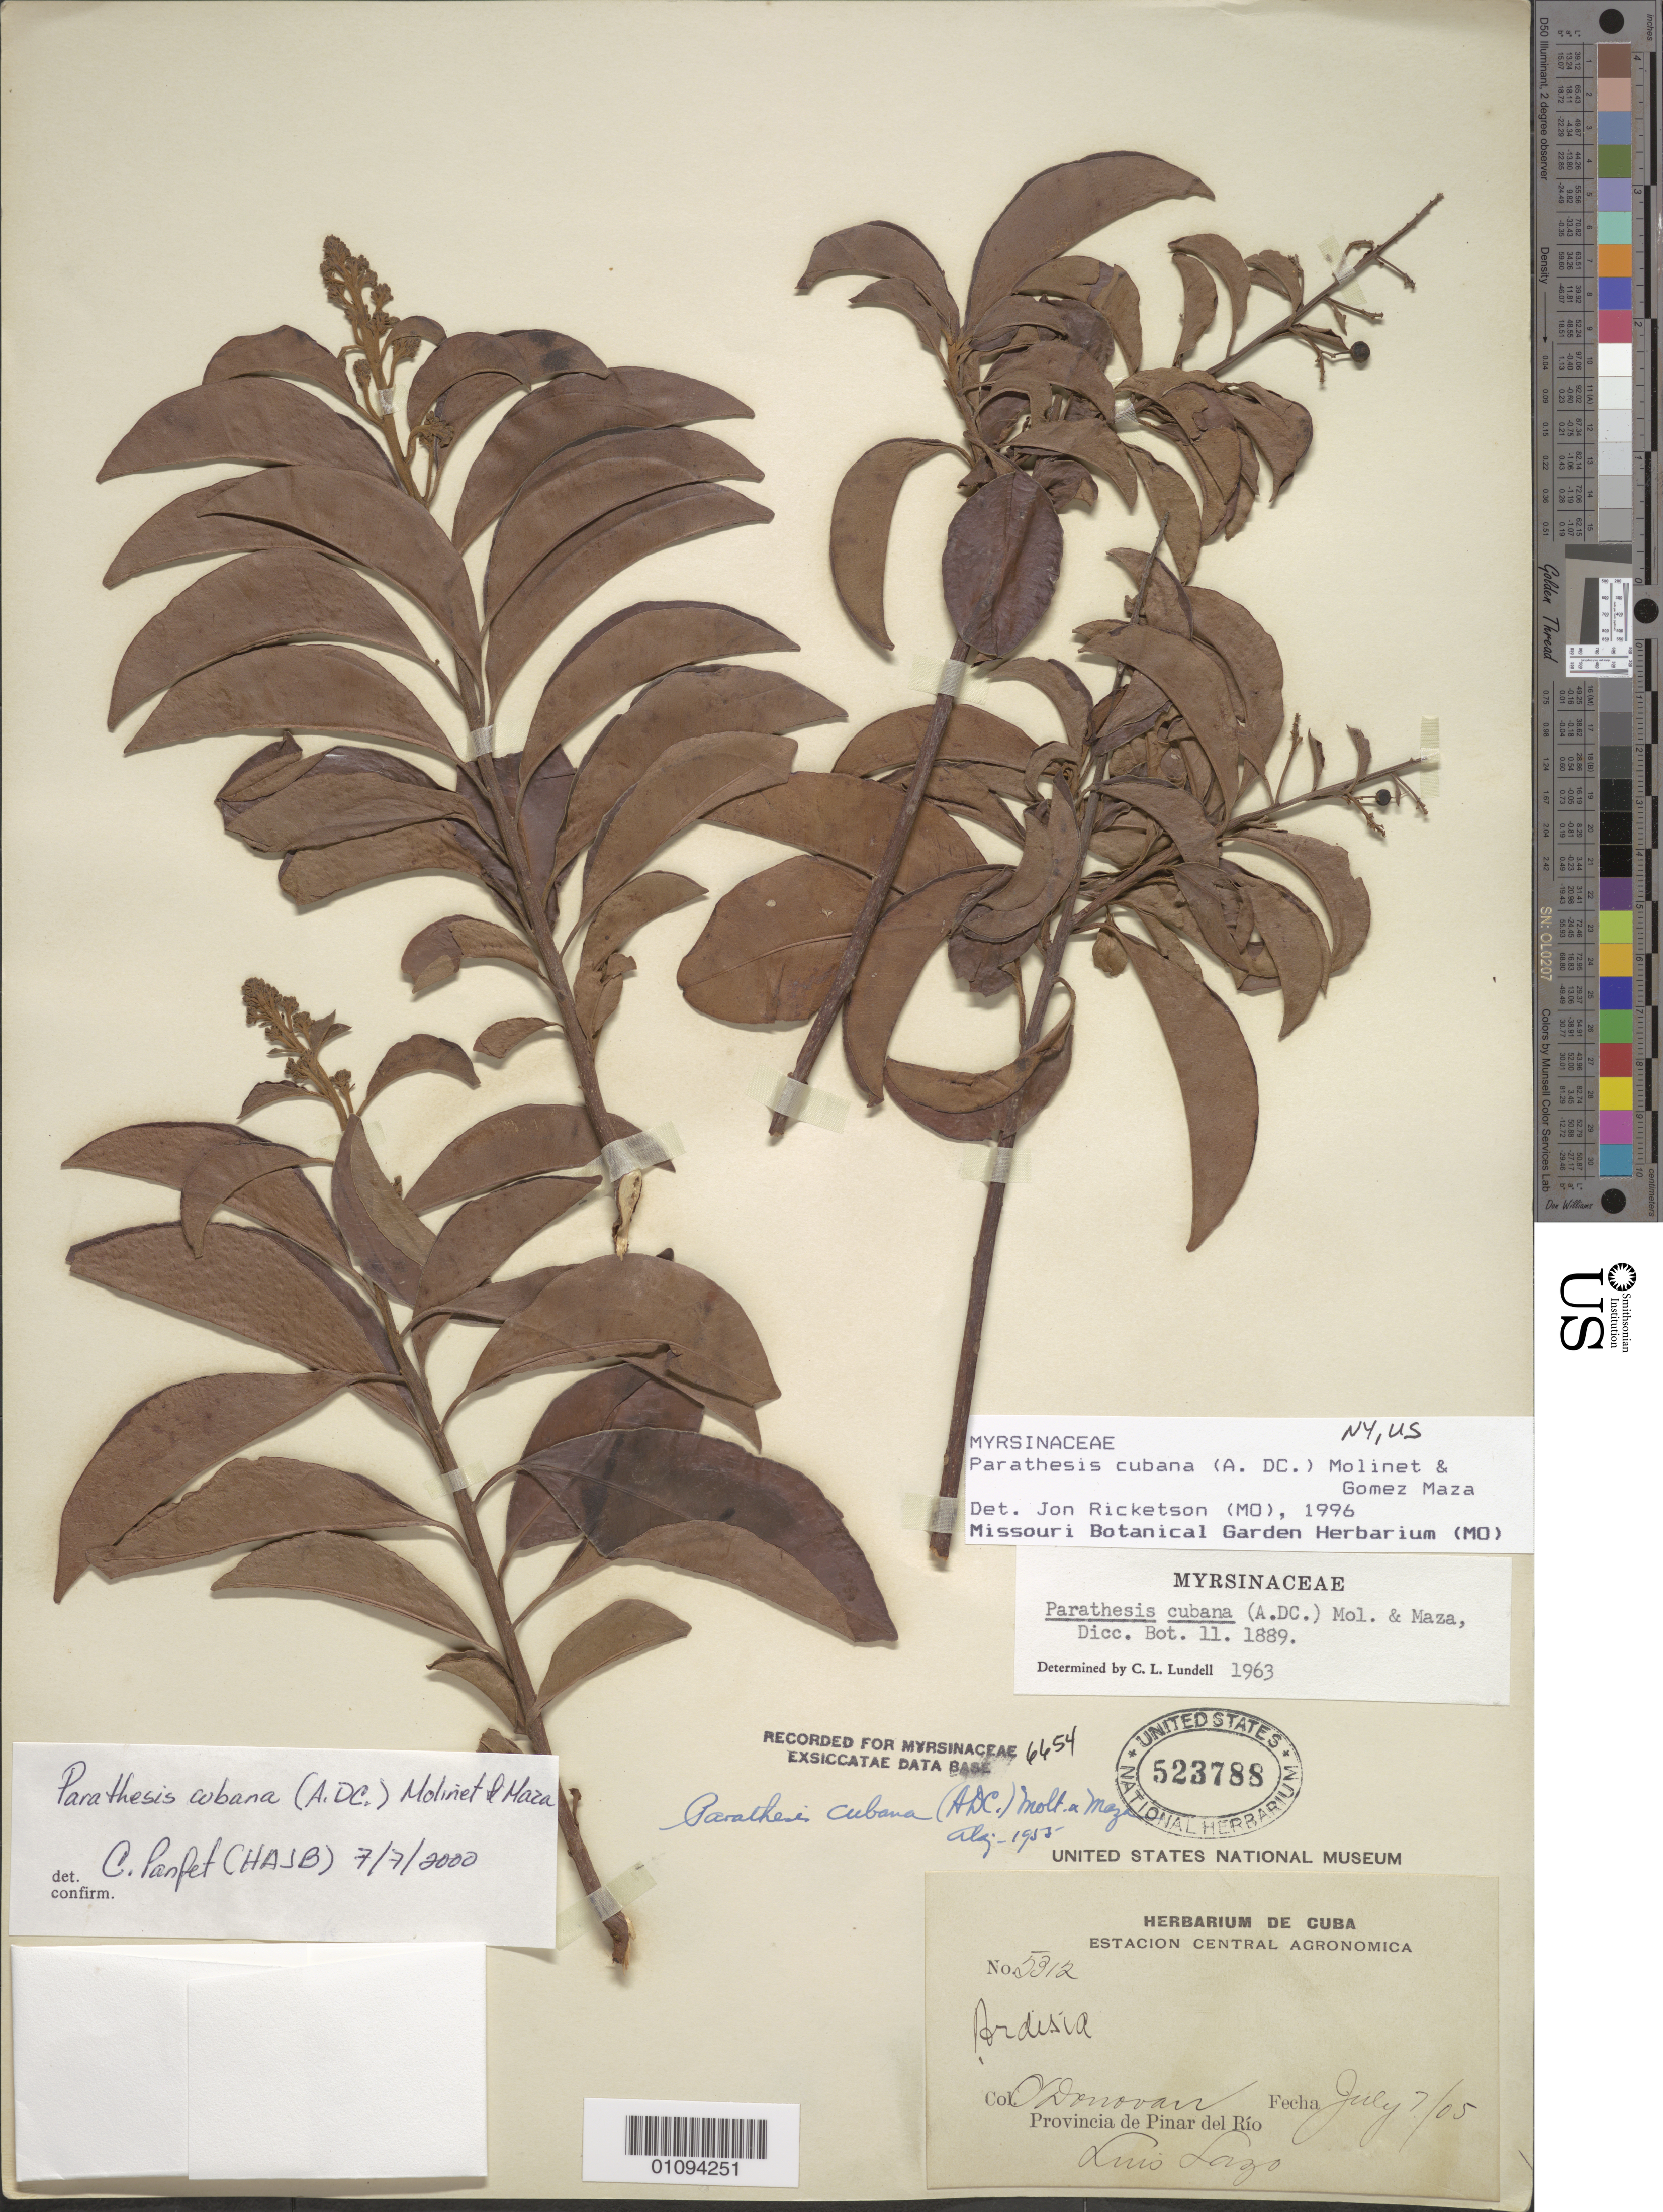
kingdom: Plantae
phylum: Tracheophyta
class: Magnoliopsida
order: Ericales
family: Primulaceae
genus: Parathesis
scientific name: Parathesis cubana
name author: (A. DC.) Molinet & M. Gómez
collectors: E. O'Donovan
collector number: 5312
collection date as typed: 07 Jul 1905 or 07 Jul 1805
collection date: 1805-07-07 or 1905-07-07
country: Cuba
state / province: Pinar del Rio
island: Cuba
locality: Pinar del Rio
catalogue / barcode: US 523788